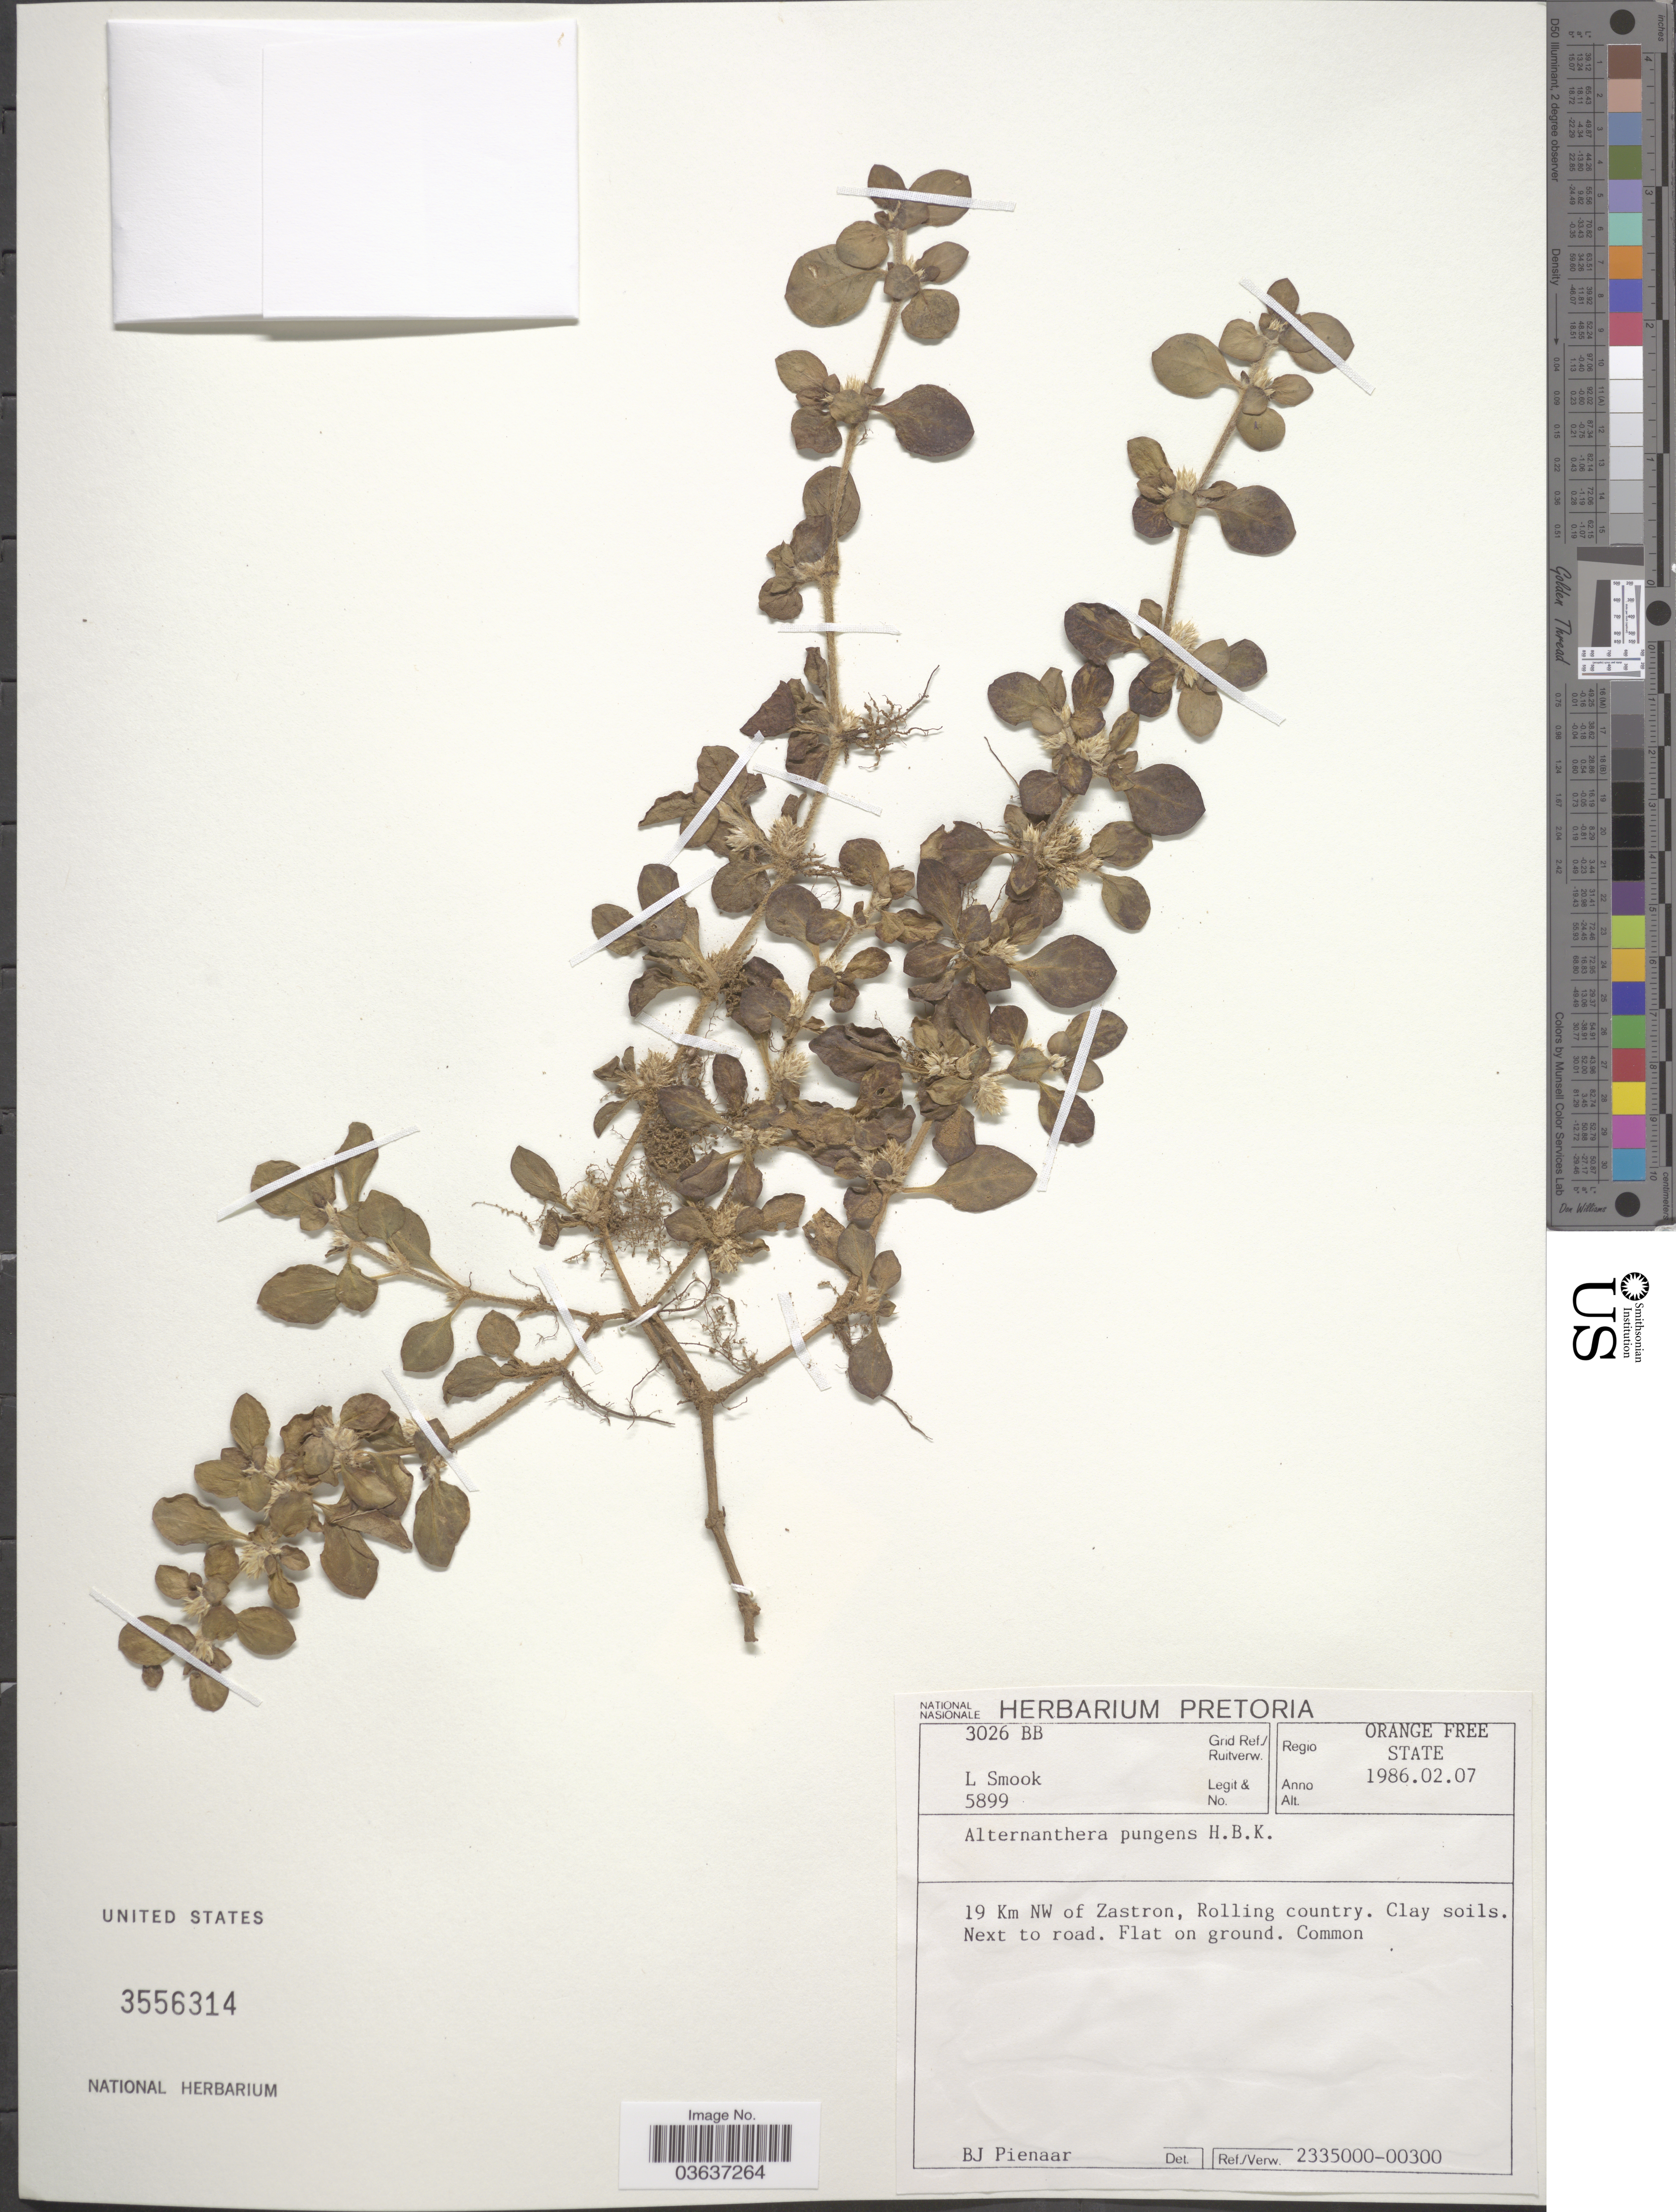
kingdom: Plantae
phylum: Tracheophyta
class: Magnoliopsida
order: Caryophyllales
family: Amaranthaceae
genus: Alternanthera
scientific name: Alternanthera pungens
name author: Kunth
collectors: L. Smook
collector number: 5899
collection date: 1986-02-07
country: South Africa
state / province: Free State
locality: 3026 BB Grid Ref./ Ruitverw. Regio Orange Free State. 19 Km NW of Zastron, Rolling country. Next to road.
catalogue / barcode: US 3556314